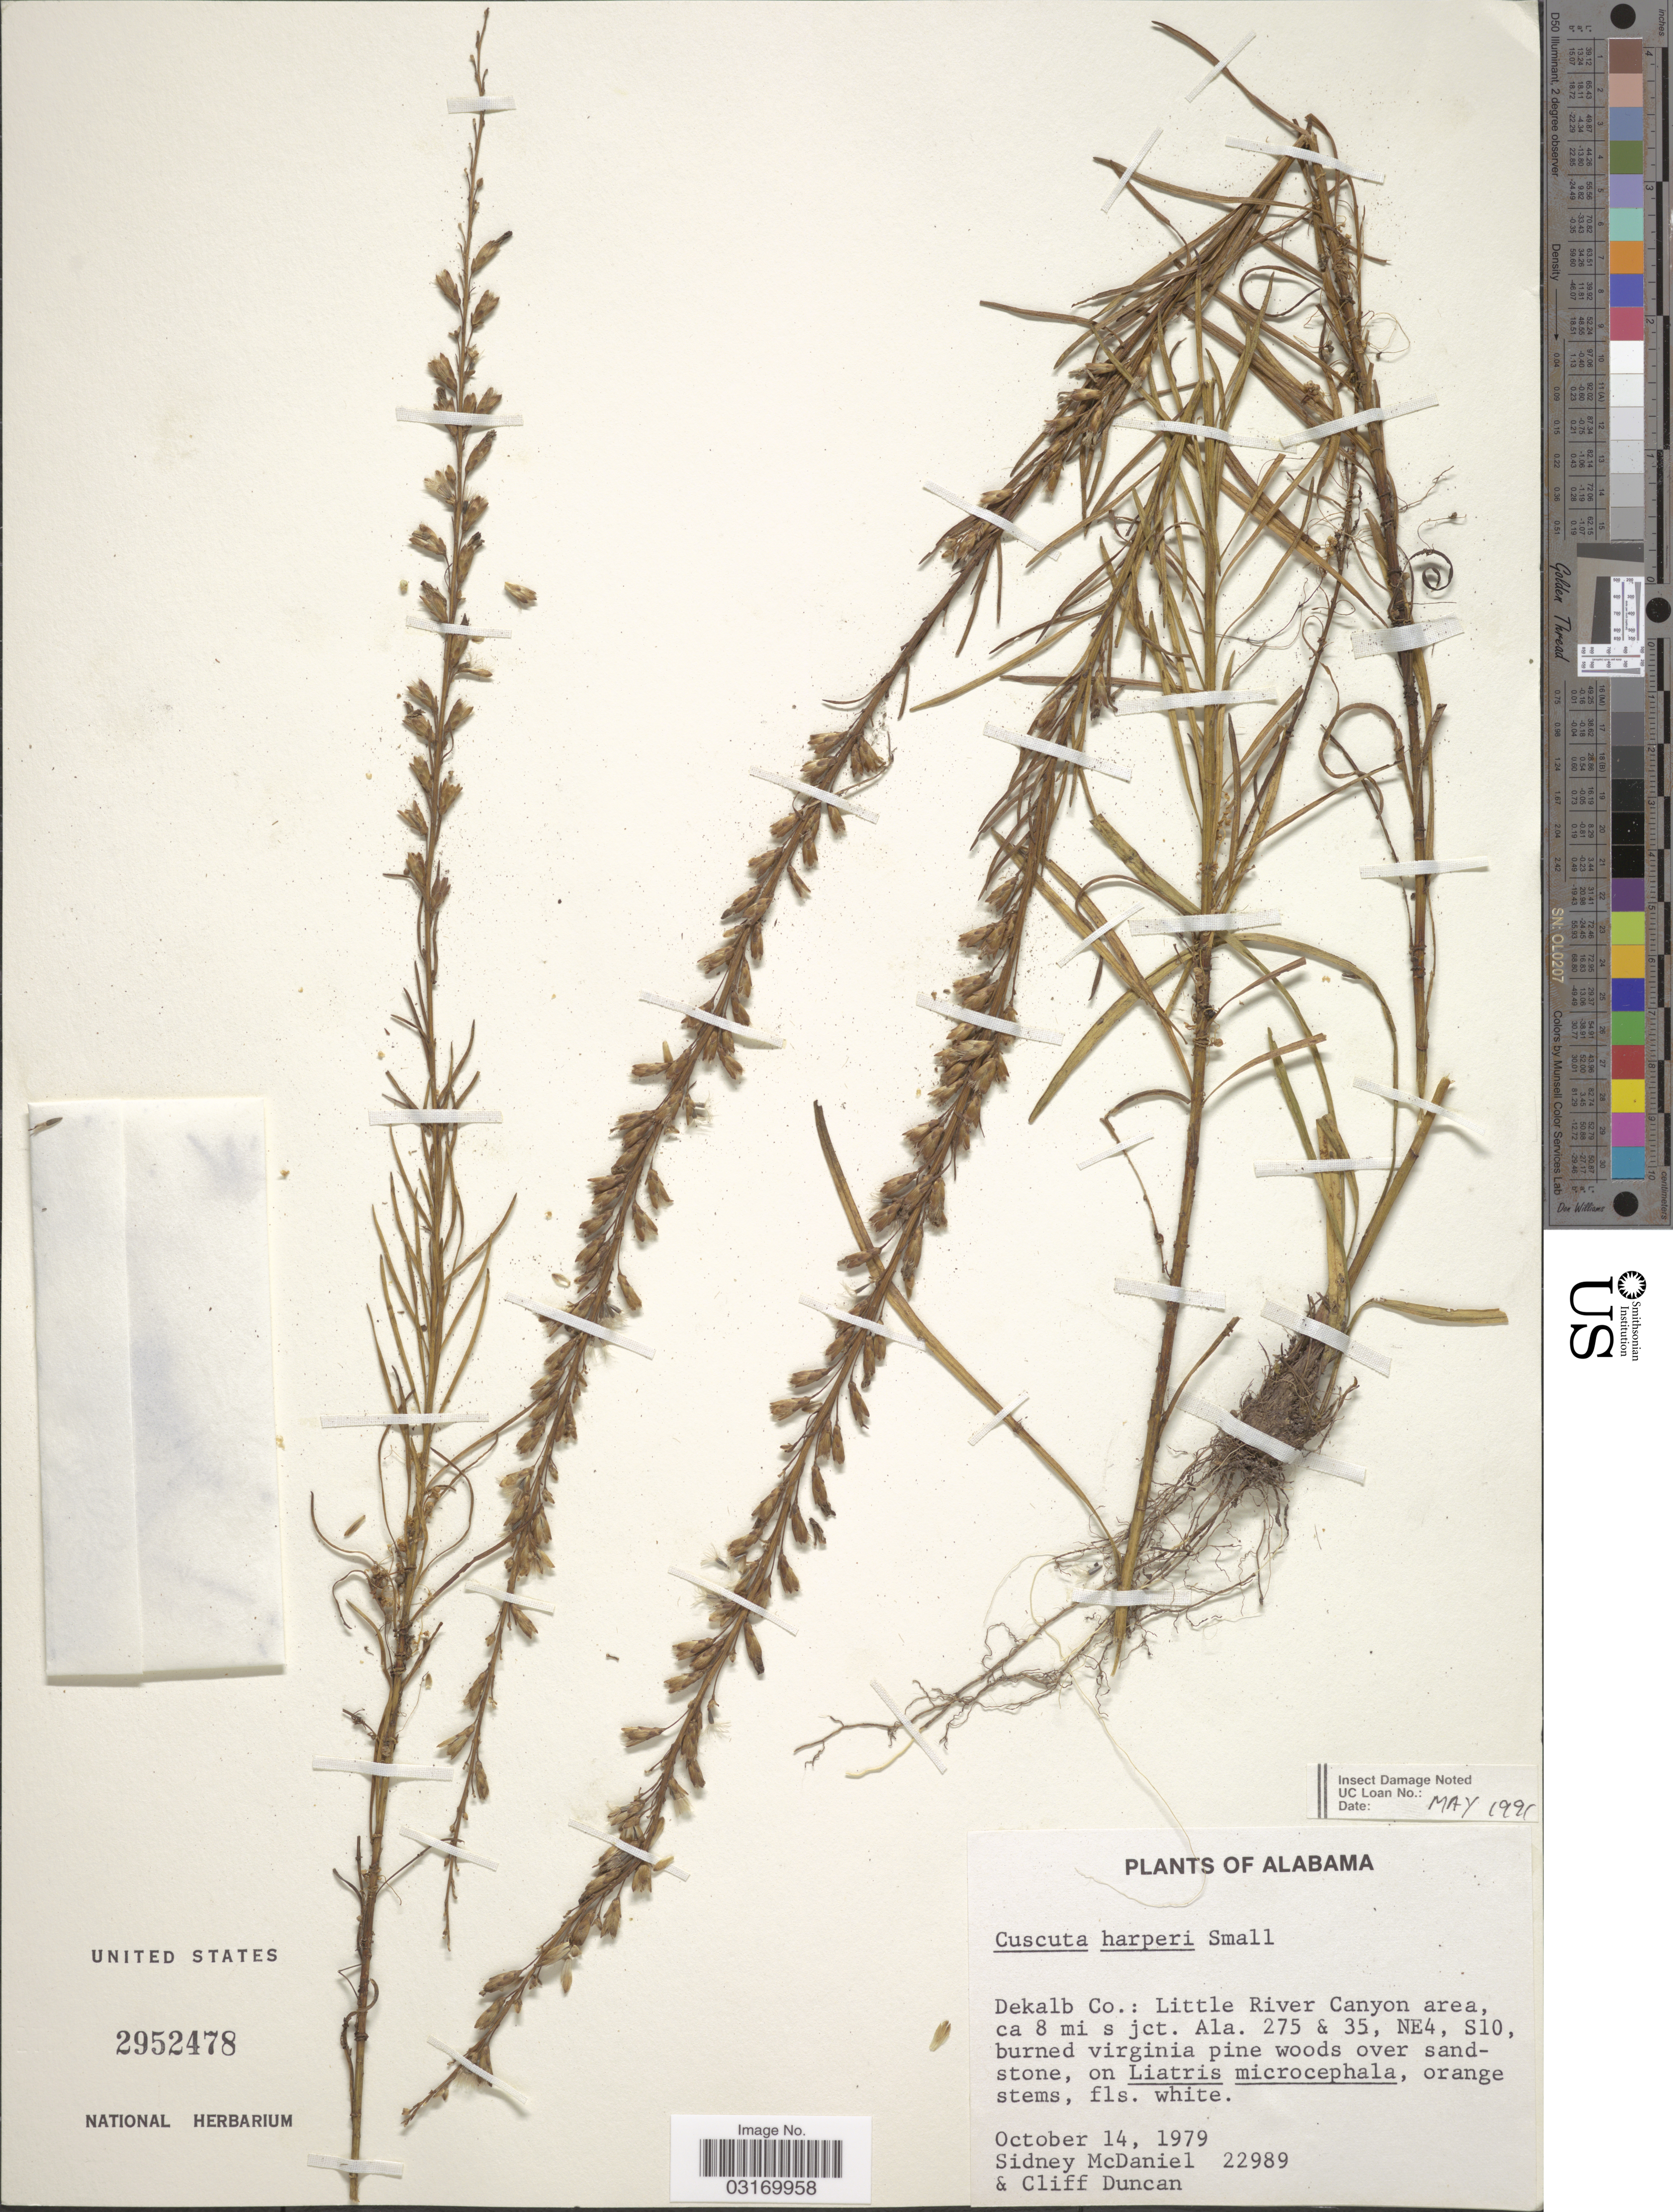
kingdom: Plantae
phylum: Tracheophyta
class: Magnoliopsida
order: Solanales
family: Convolvulaceae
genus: Cuscuta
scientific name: Cuscuta harperi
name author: Small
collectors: S. McDaniel & C. Duncan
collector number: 22989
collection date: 1979-10-14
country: United States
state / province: Alabama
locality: Dekalb Co.: Little River Canyon area, ca 8 mi s jct. Ala. 275 & 35, NE4, S10.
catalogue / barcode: US 2952478